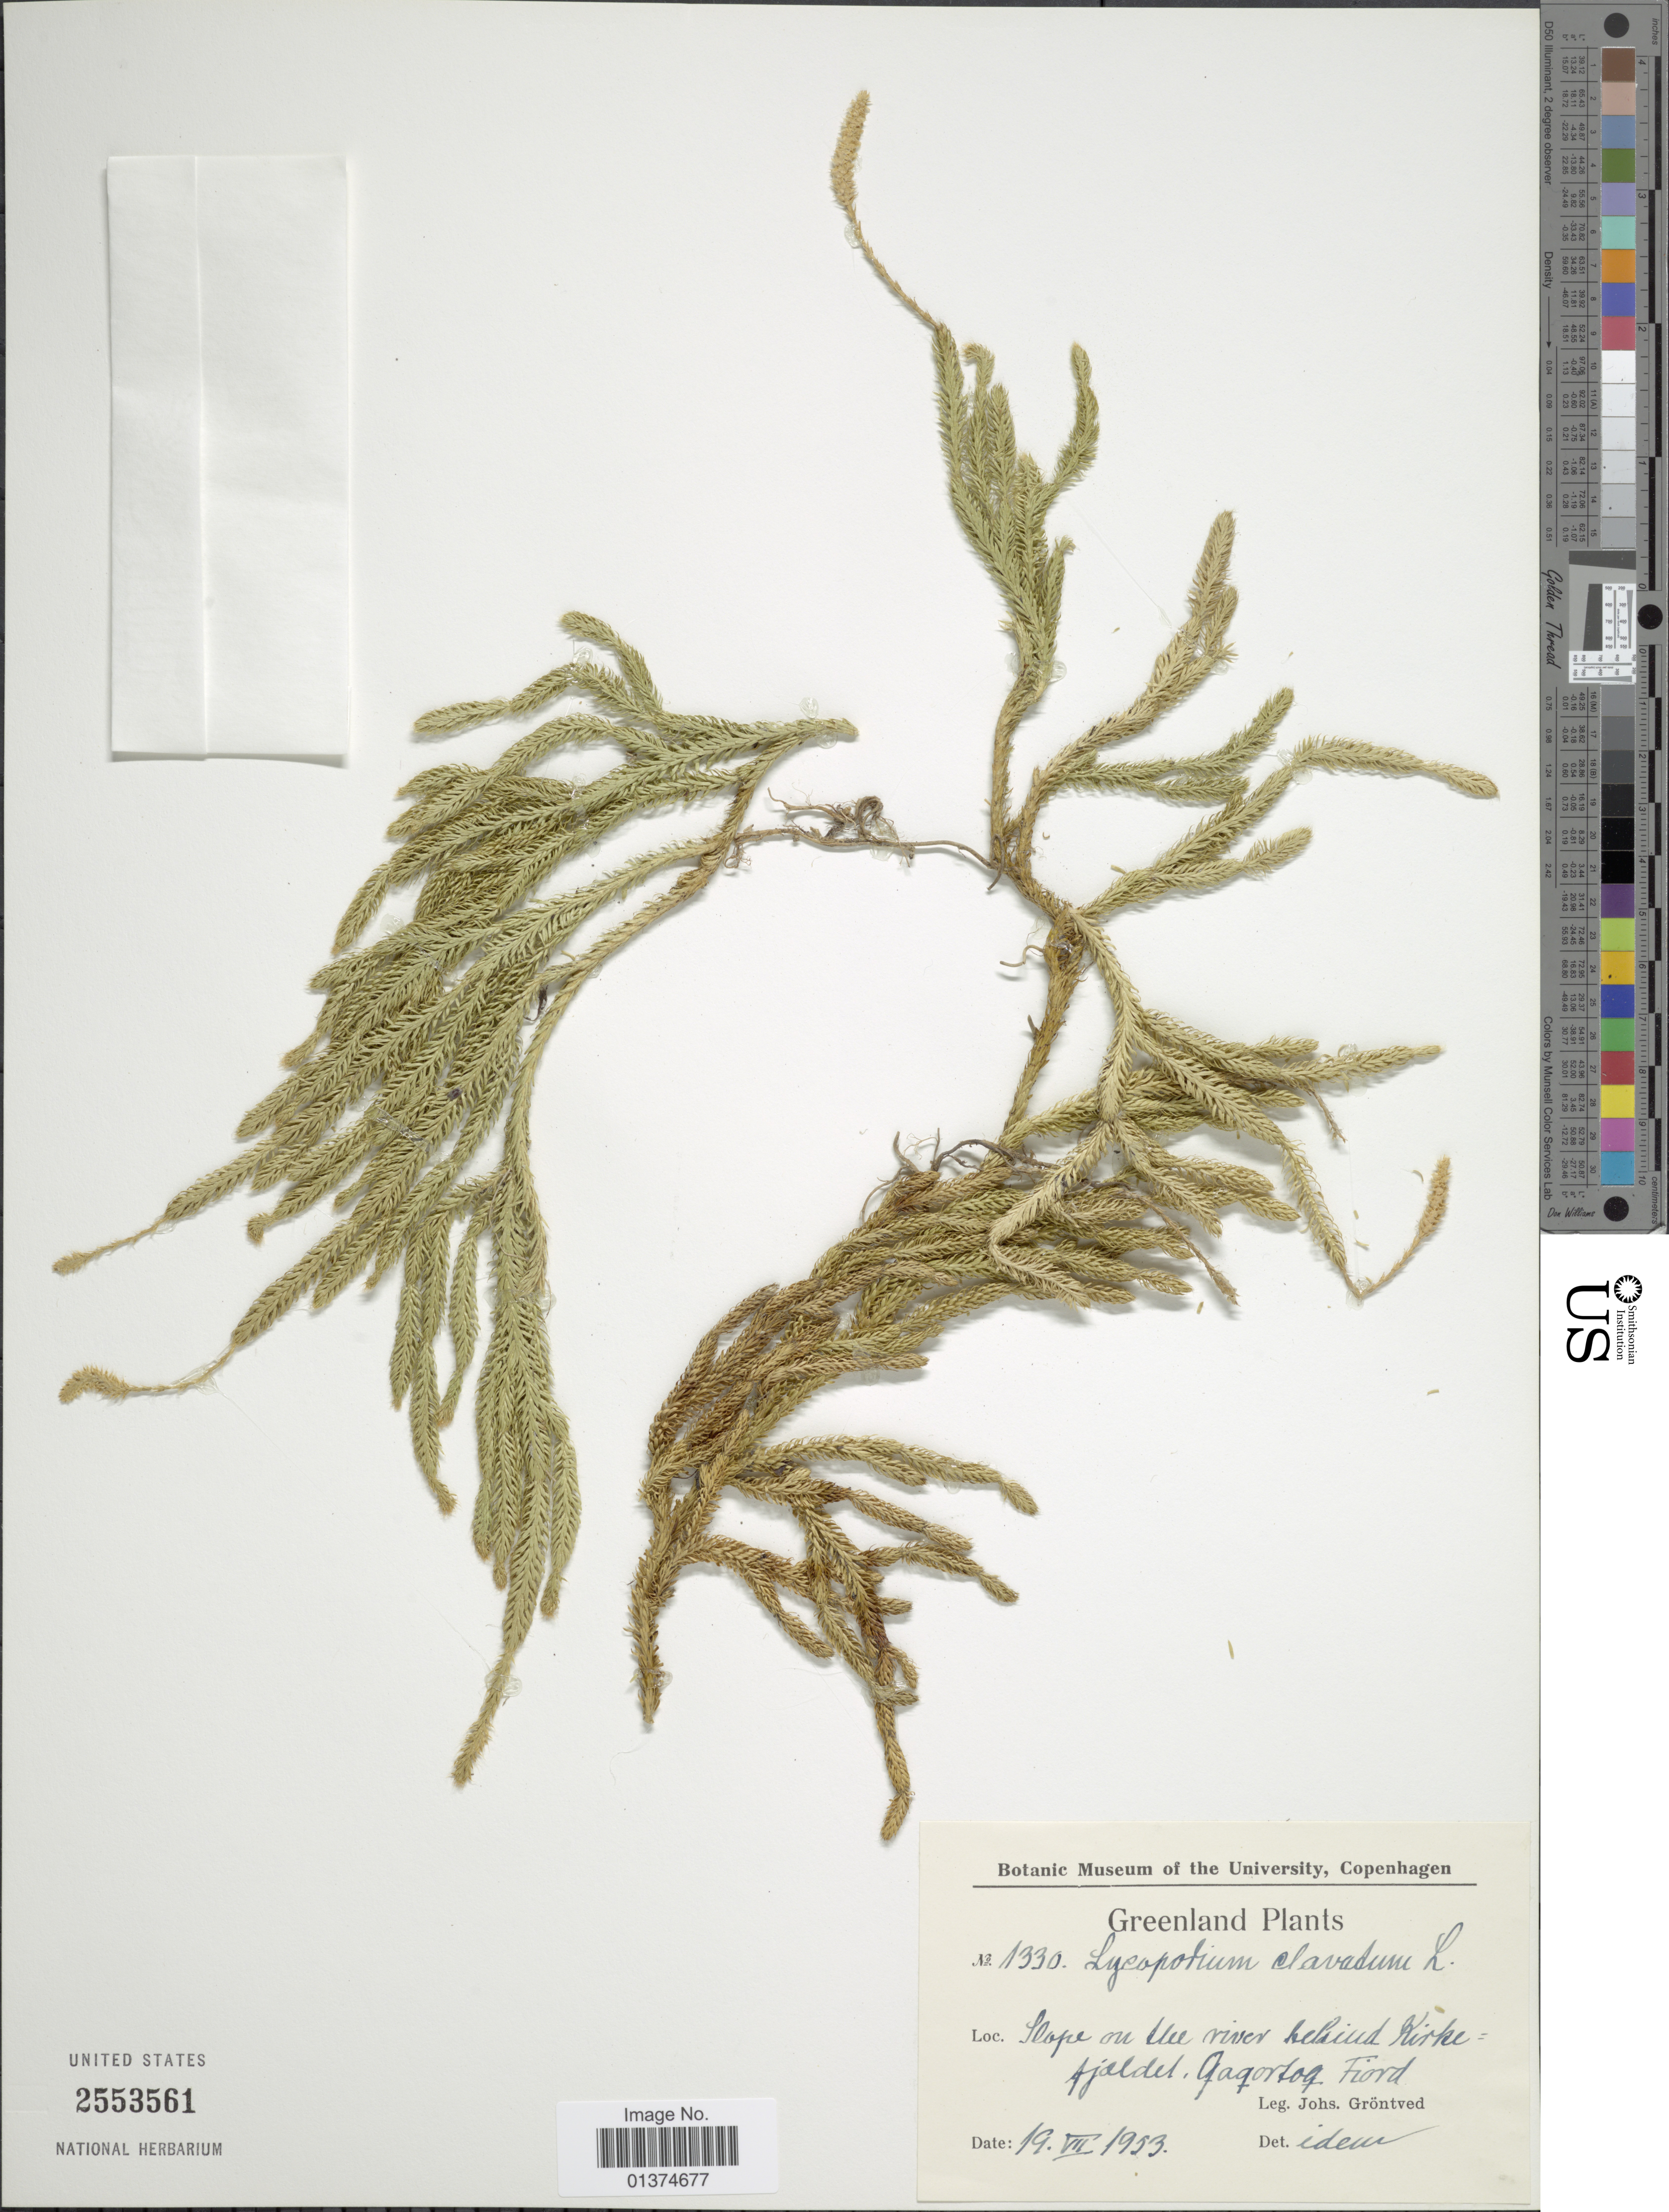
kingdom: Plantae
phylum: Tracheophyta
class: Lycopodiopsida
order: Lycopodiales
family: Lycopodiaceae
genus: Lycopodium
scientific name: Lycopodium clavatum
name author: L.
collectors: J. Gröntved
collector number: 1330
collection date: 1953-07-19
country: Greenland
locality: Slope on the river behind Kirkefjældet, Qaqortoq Fiord.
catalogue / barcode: US 2553561